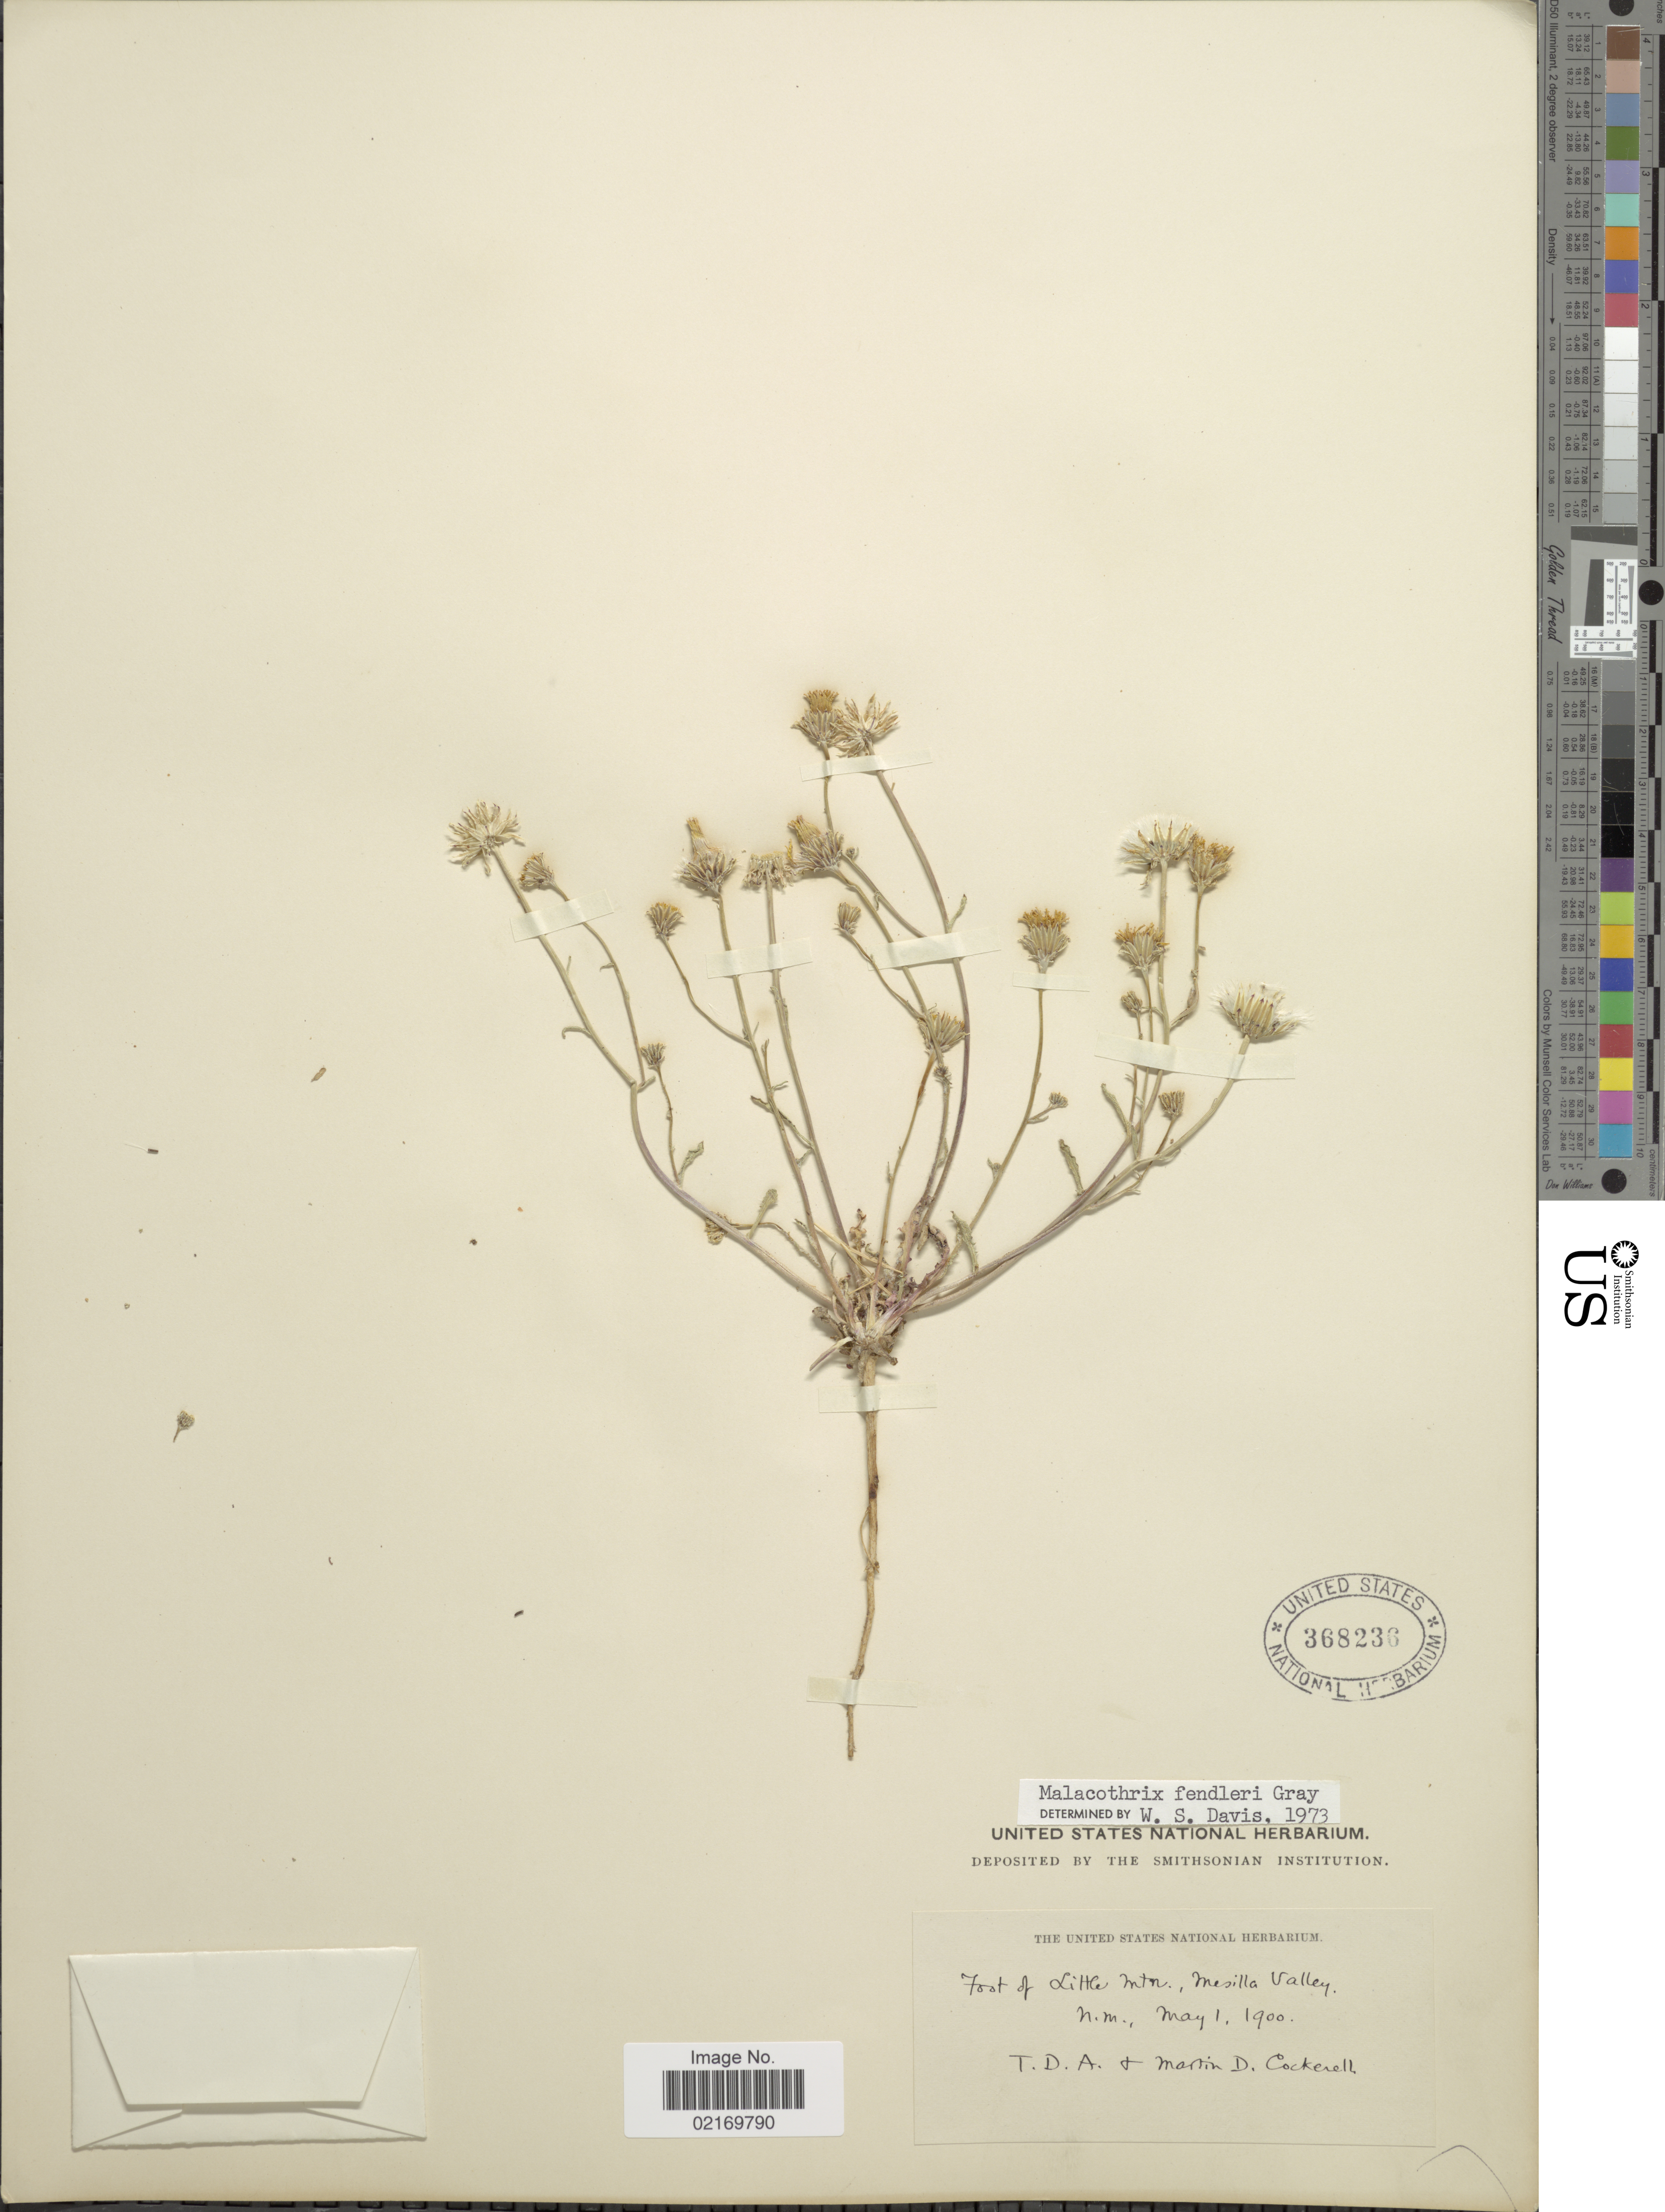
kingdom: Plantae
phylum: Tracheophyta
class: Magnoliopsida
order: Asterales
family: Asteraceae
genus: Malacothrix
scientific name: Malacothrix fendleri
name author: A. Gray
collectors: T. Cockerell & M. Cockerell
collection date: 1900-05-01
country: United States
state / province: New Mexico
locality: Foot of Little Mtn., Mesilla Valley, N. M.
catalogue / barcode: US 368236